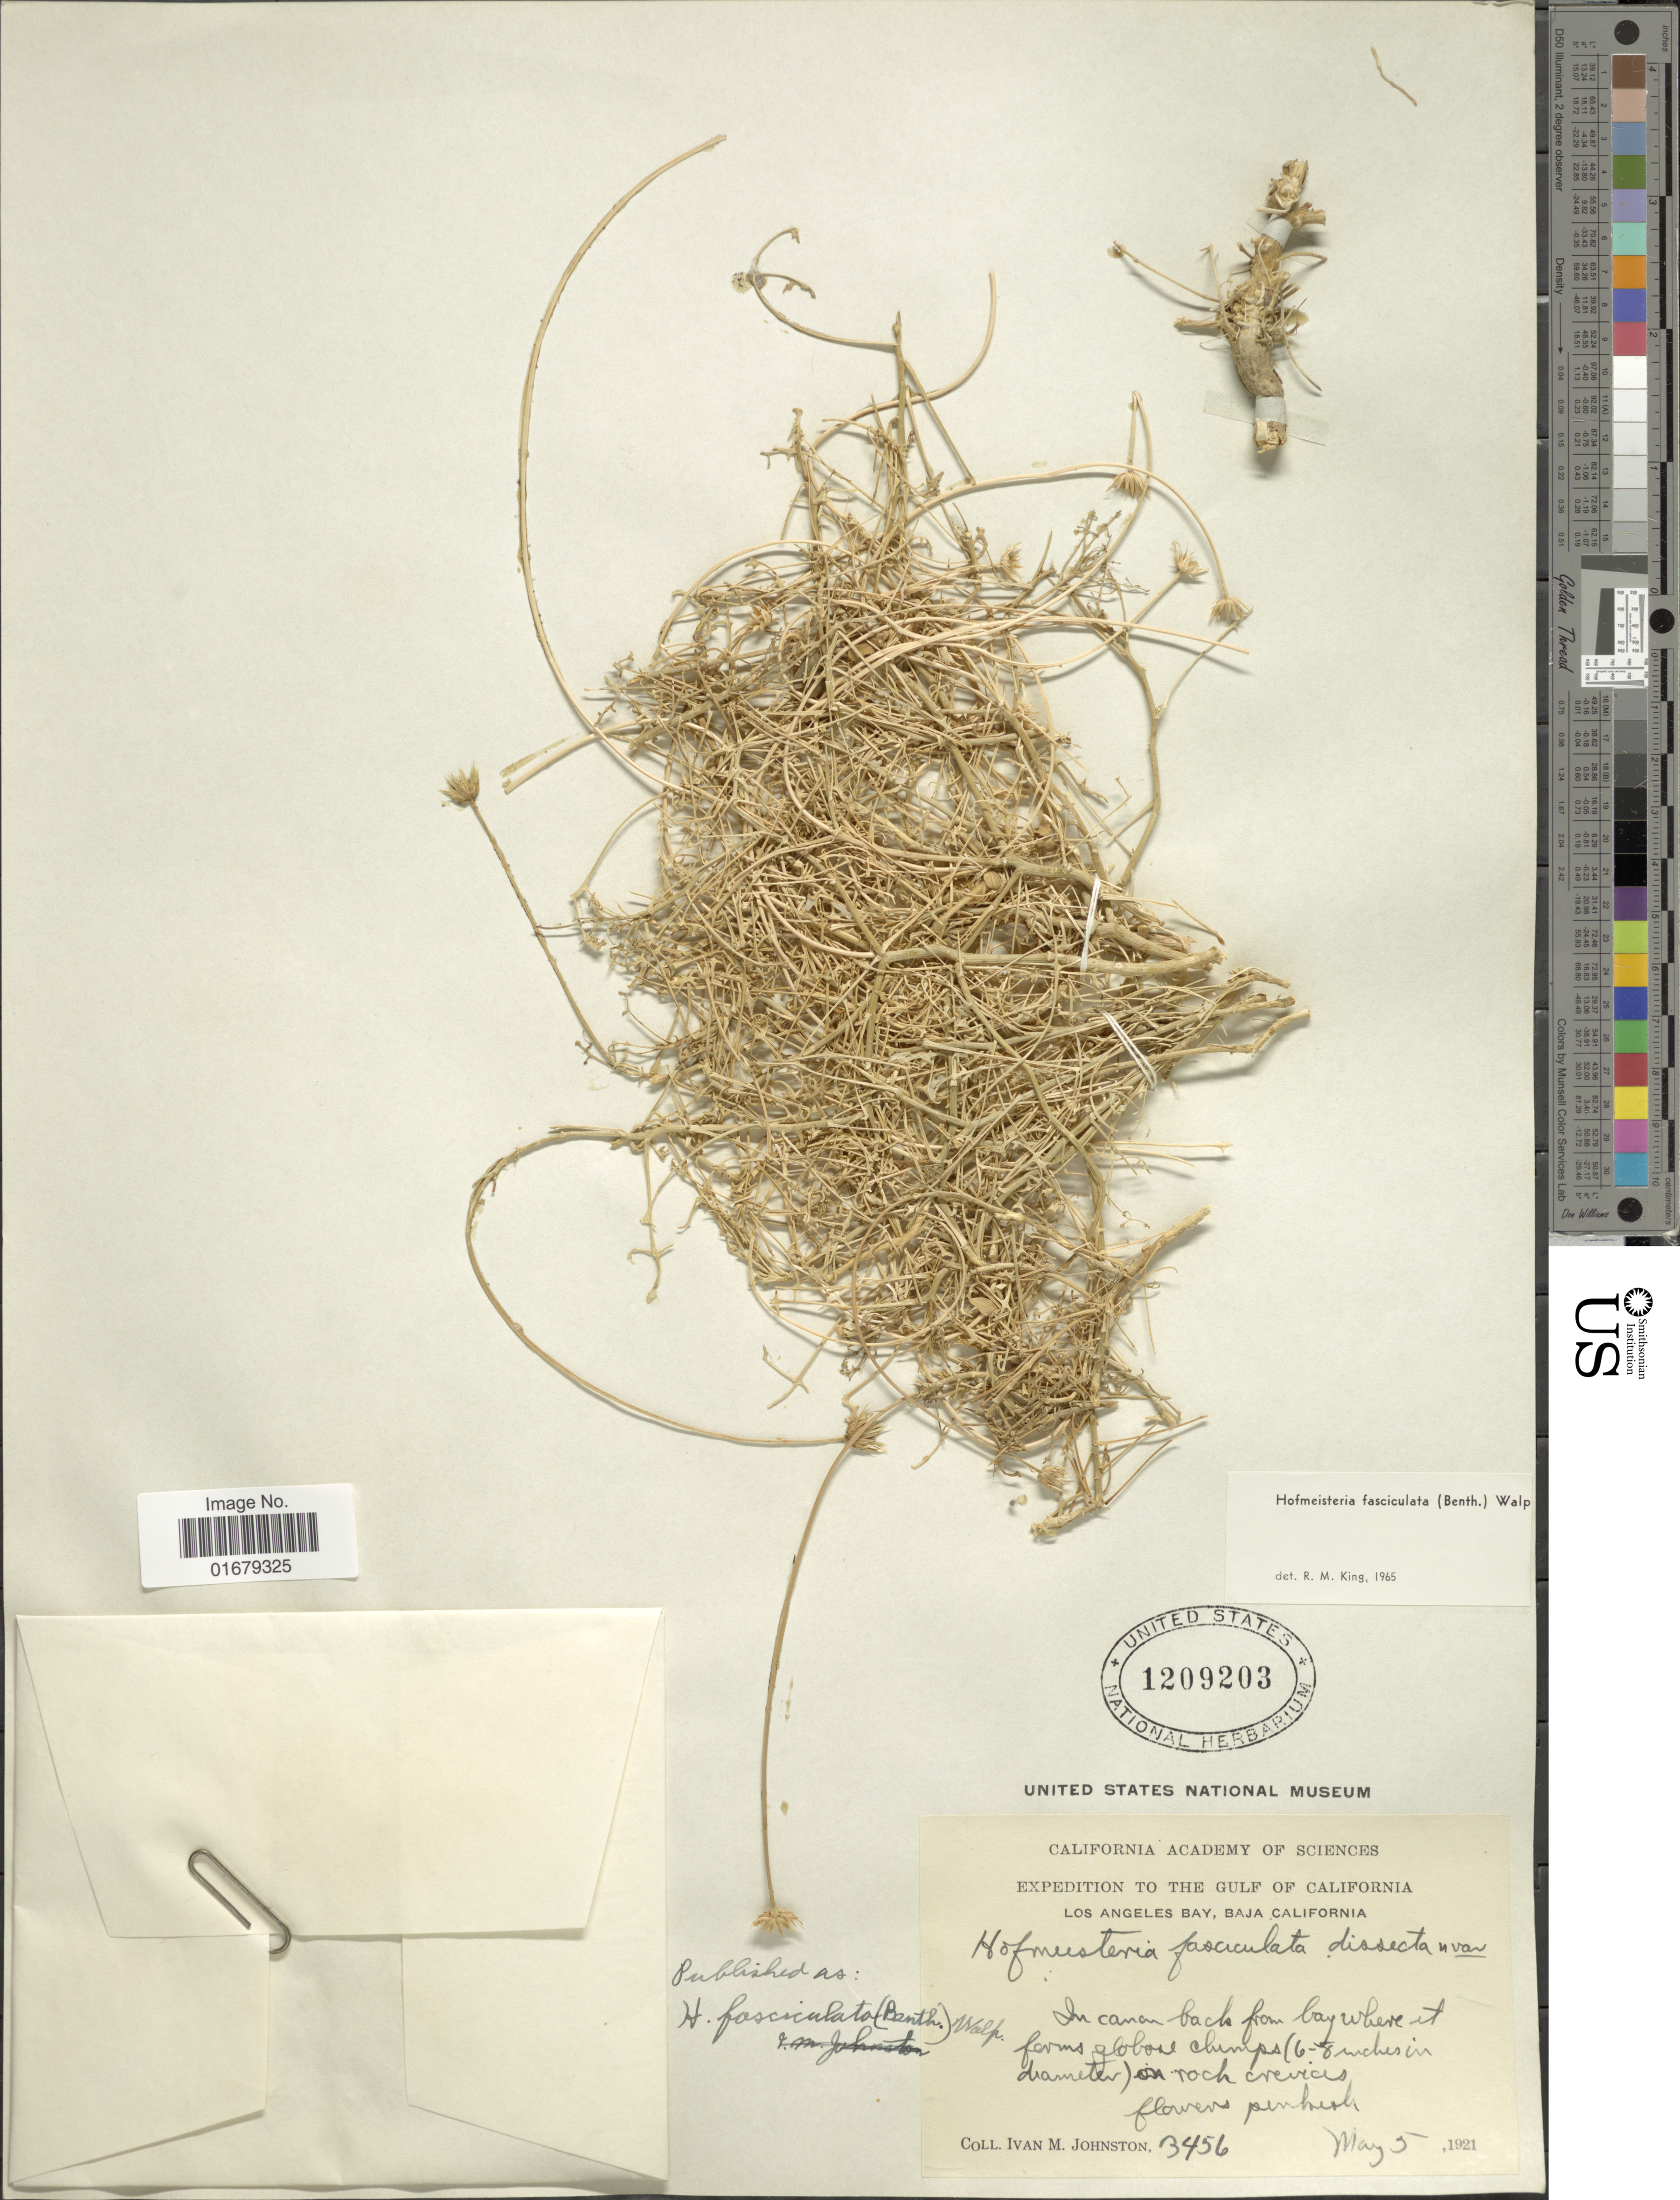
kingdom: Plantae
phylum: Tracheophyta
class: Magnoliopsida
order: Asterales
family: Asteraceae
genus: Hofmeisteria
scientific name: Hofmeisteria fasciculata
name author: (Benth.) Walp.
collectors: I.M. Johnston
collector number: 3456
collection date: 1921-05-05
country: Mexico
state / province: Baja California Sur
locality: The Gulf of California, Las Animas Bay, Baja California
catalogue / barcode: US 1209203